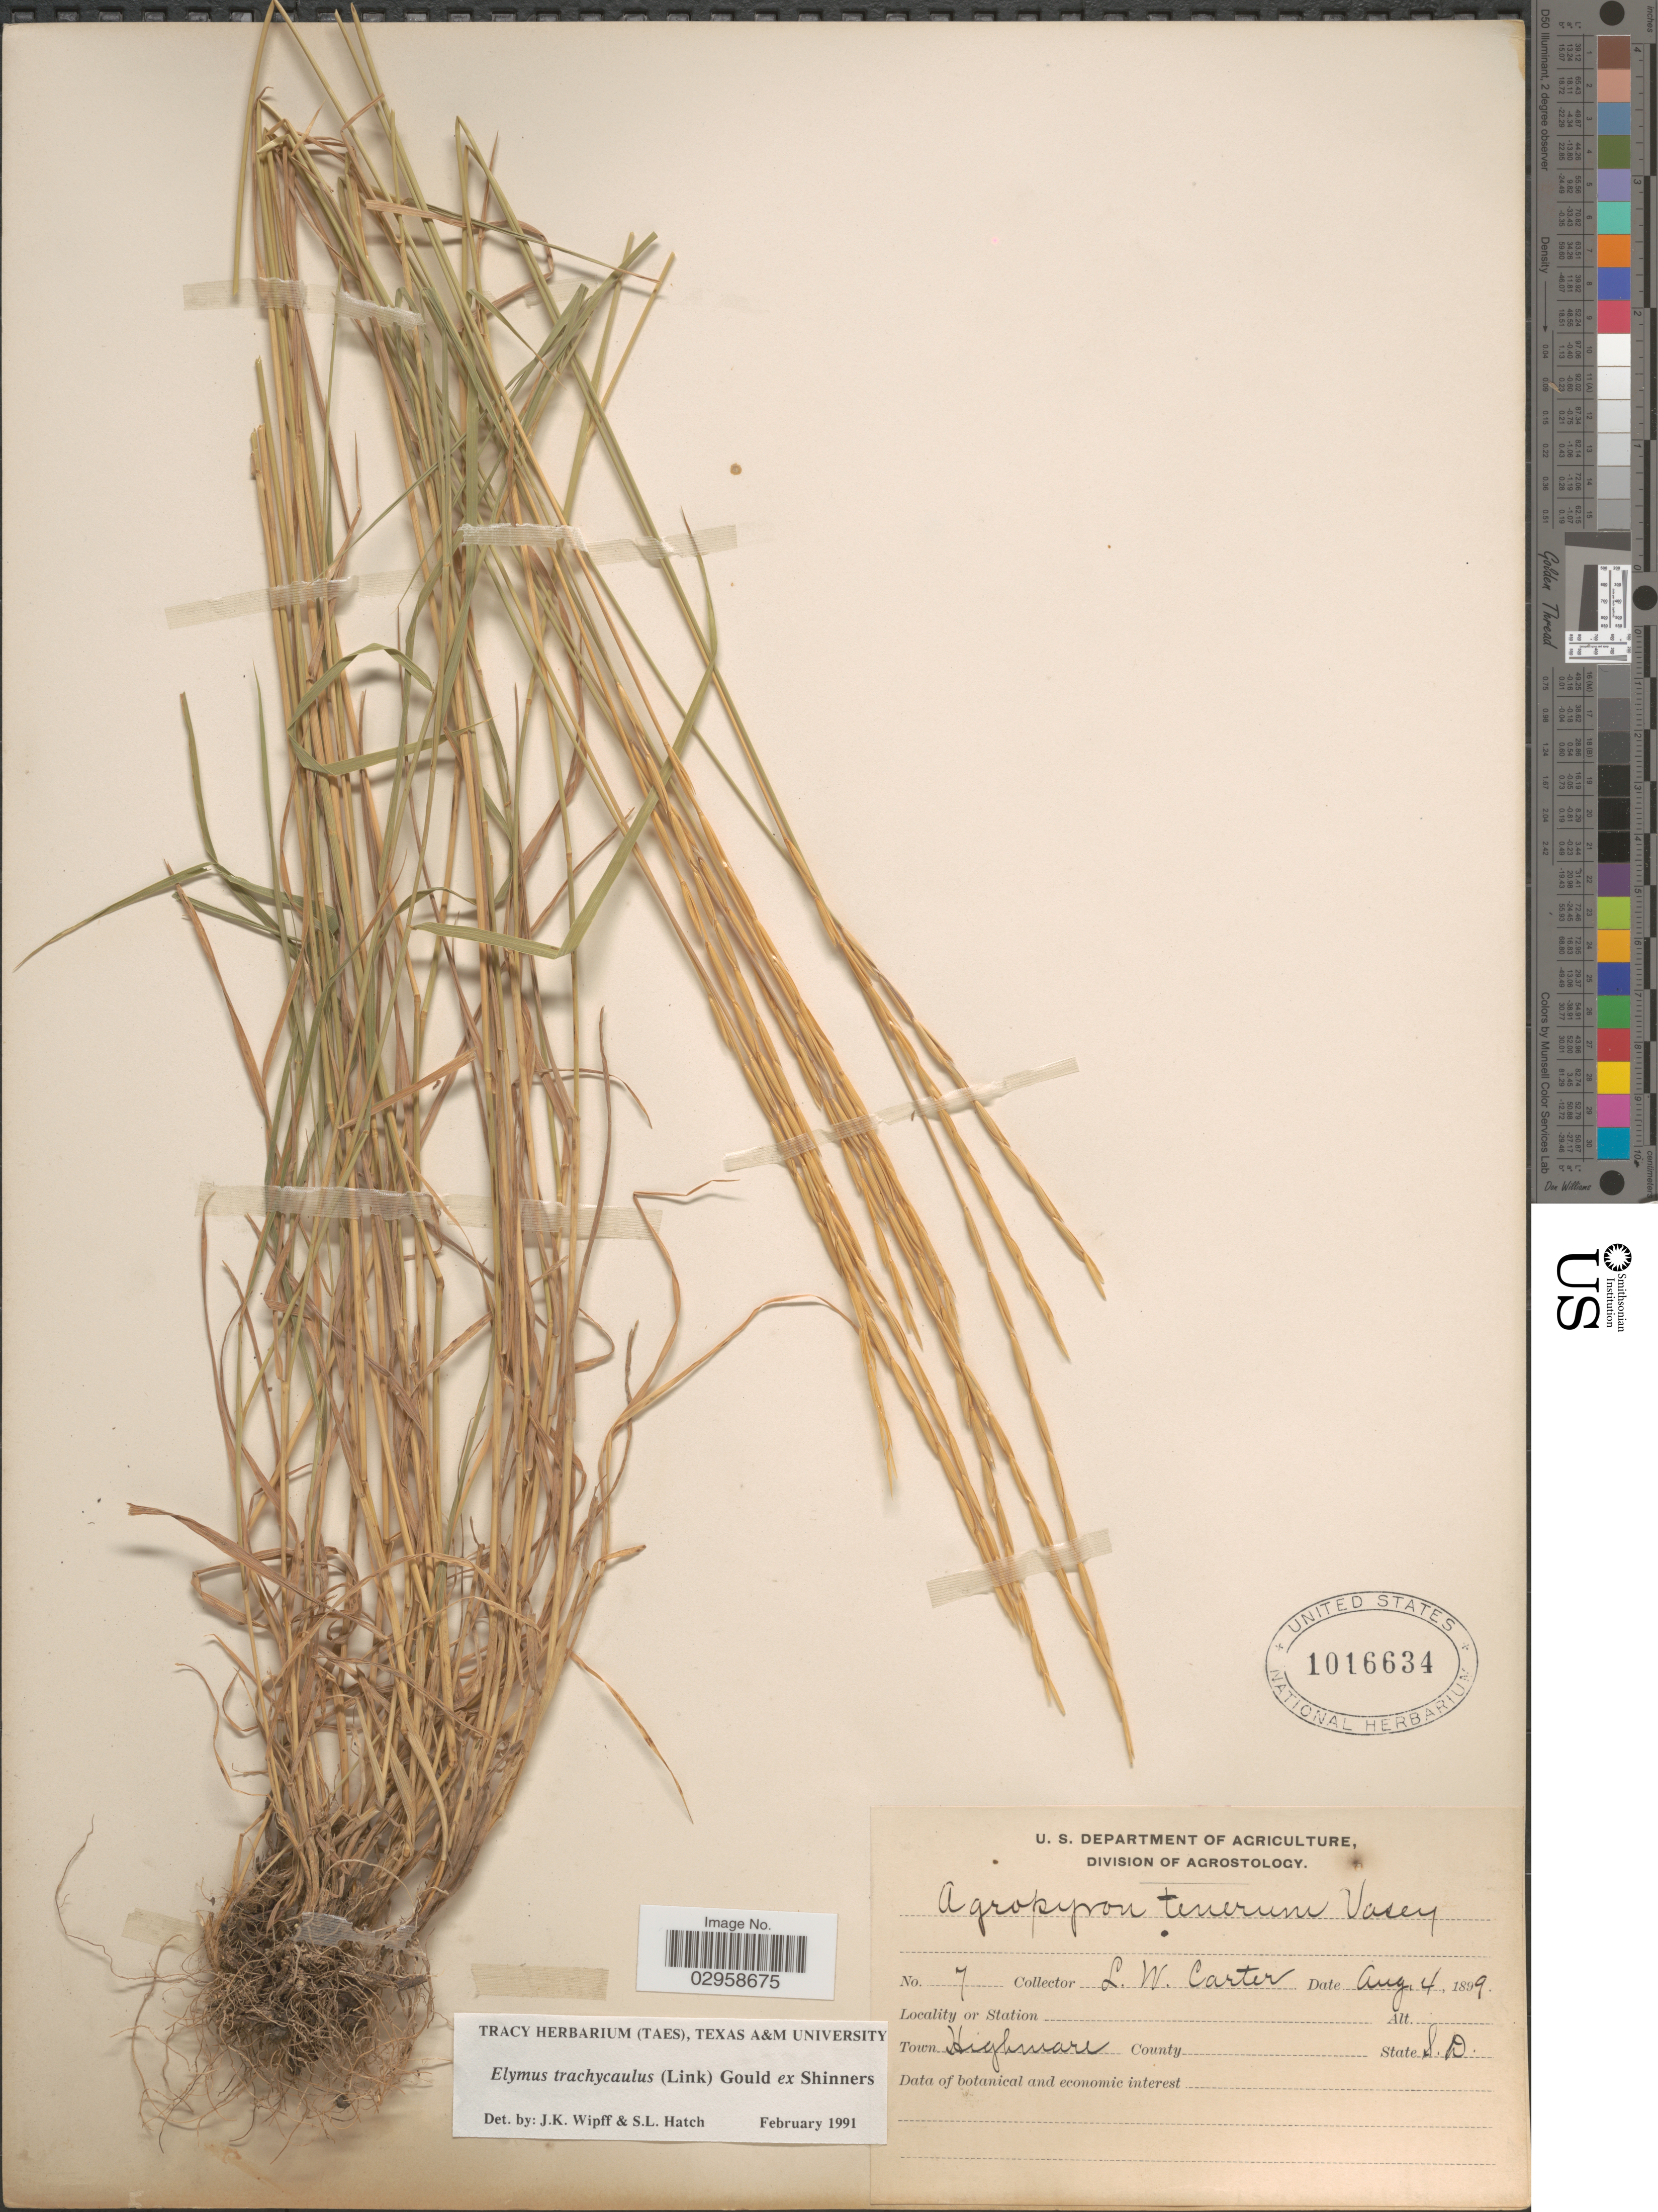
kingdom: Plantae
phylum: Tracheophyta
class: Liliopsida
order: Poales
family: Poaceae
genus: Elymus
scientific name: Elymus trachycaulus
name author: (Link) Gould ex Shinners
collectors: L. W. Carter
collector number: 7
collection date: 1899-08-04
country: United States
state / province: South Dakota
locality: Town Highmore.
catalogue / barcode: US 1016634